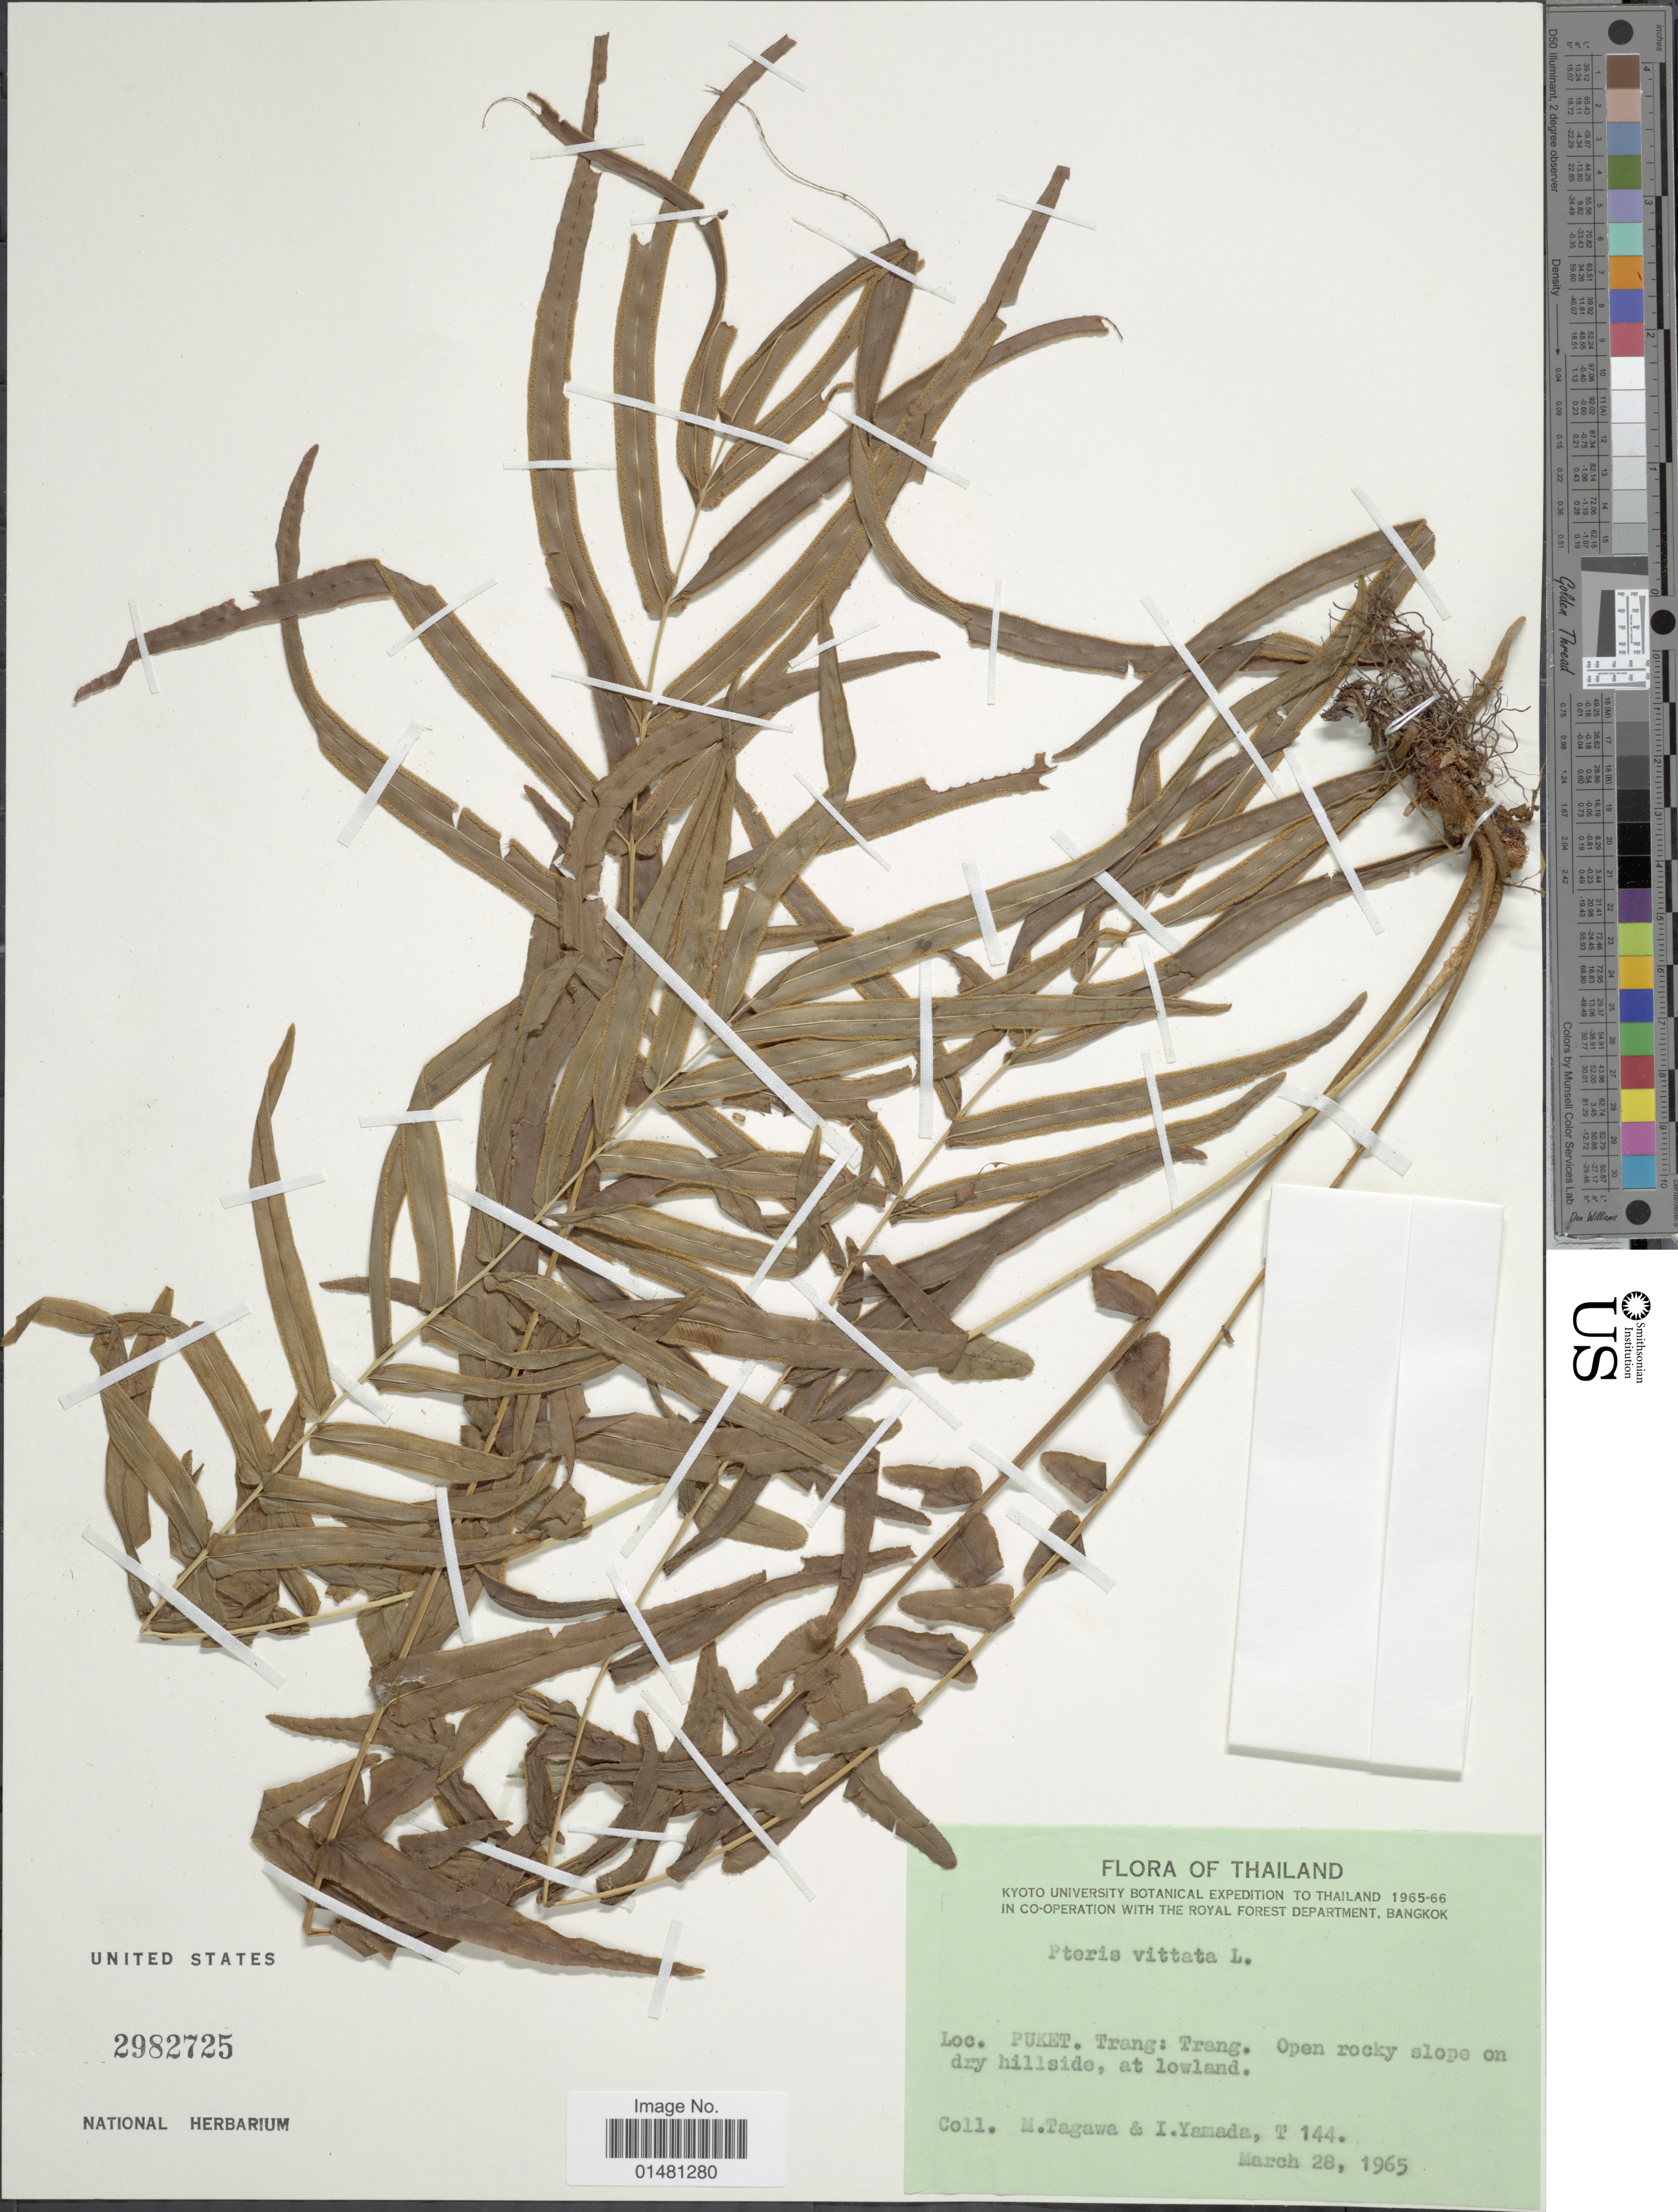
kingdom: Plantae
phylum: Tracheophyta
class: Polypodiopsida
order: Polypodiales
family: Pteridaceae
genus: Pteris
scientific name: Pteris vittata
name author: L.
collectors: M. Tagawa & I. Yamada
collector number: T 144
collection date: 1965-03-28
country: Thailand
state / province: Trang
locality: Puket. Trang: Trang. Open rocky slope dry hillside, at lowland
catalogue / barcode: US 2982725